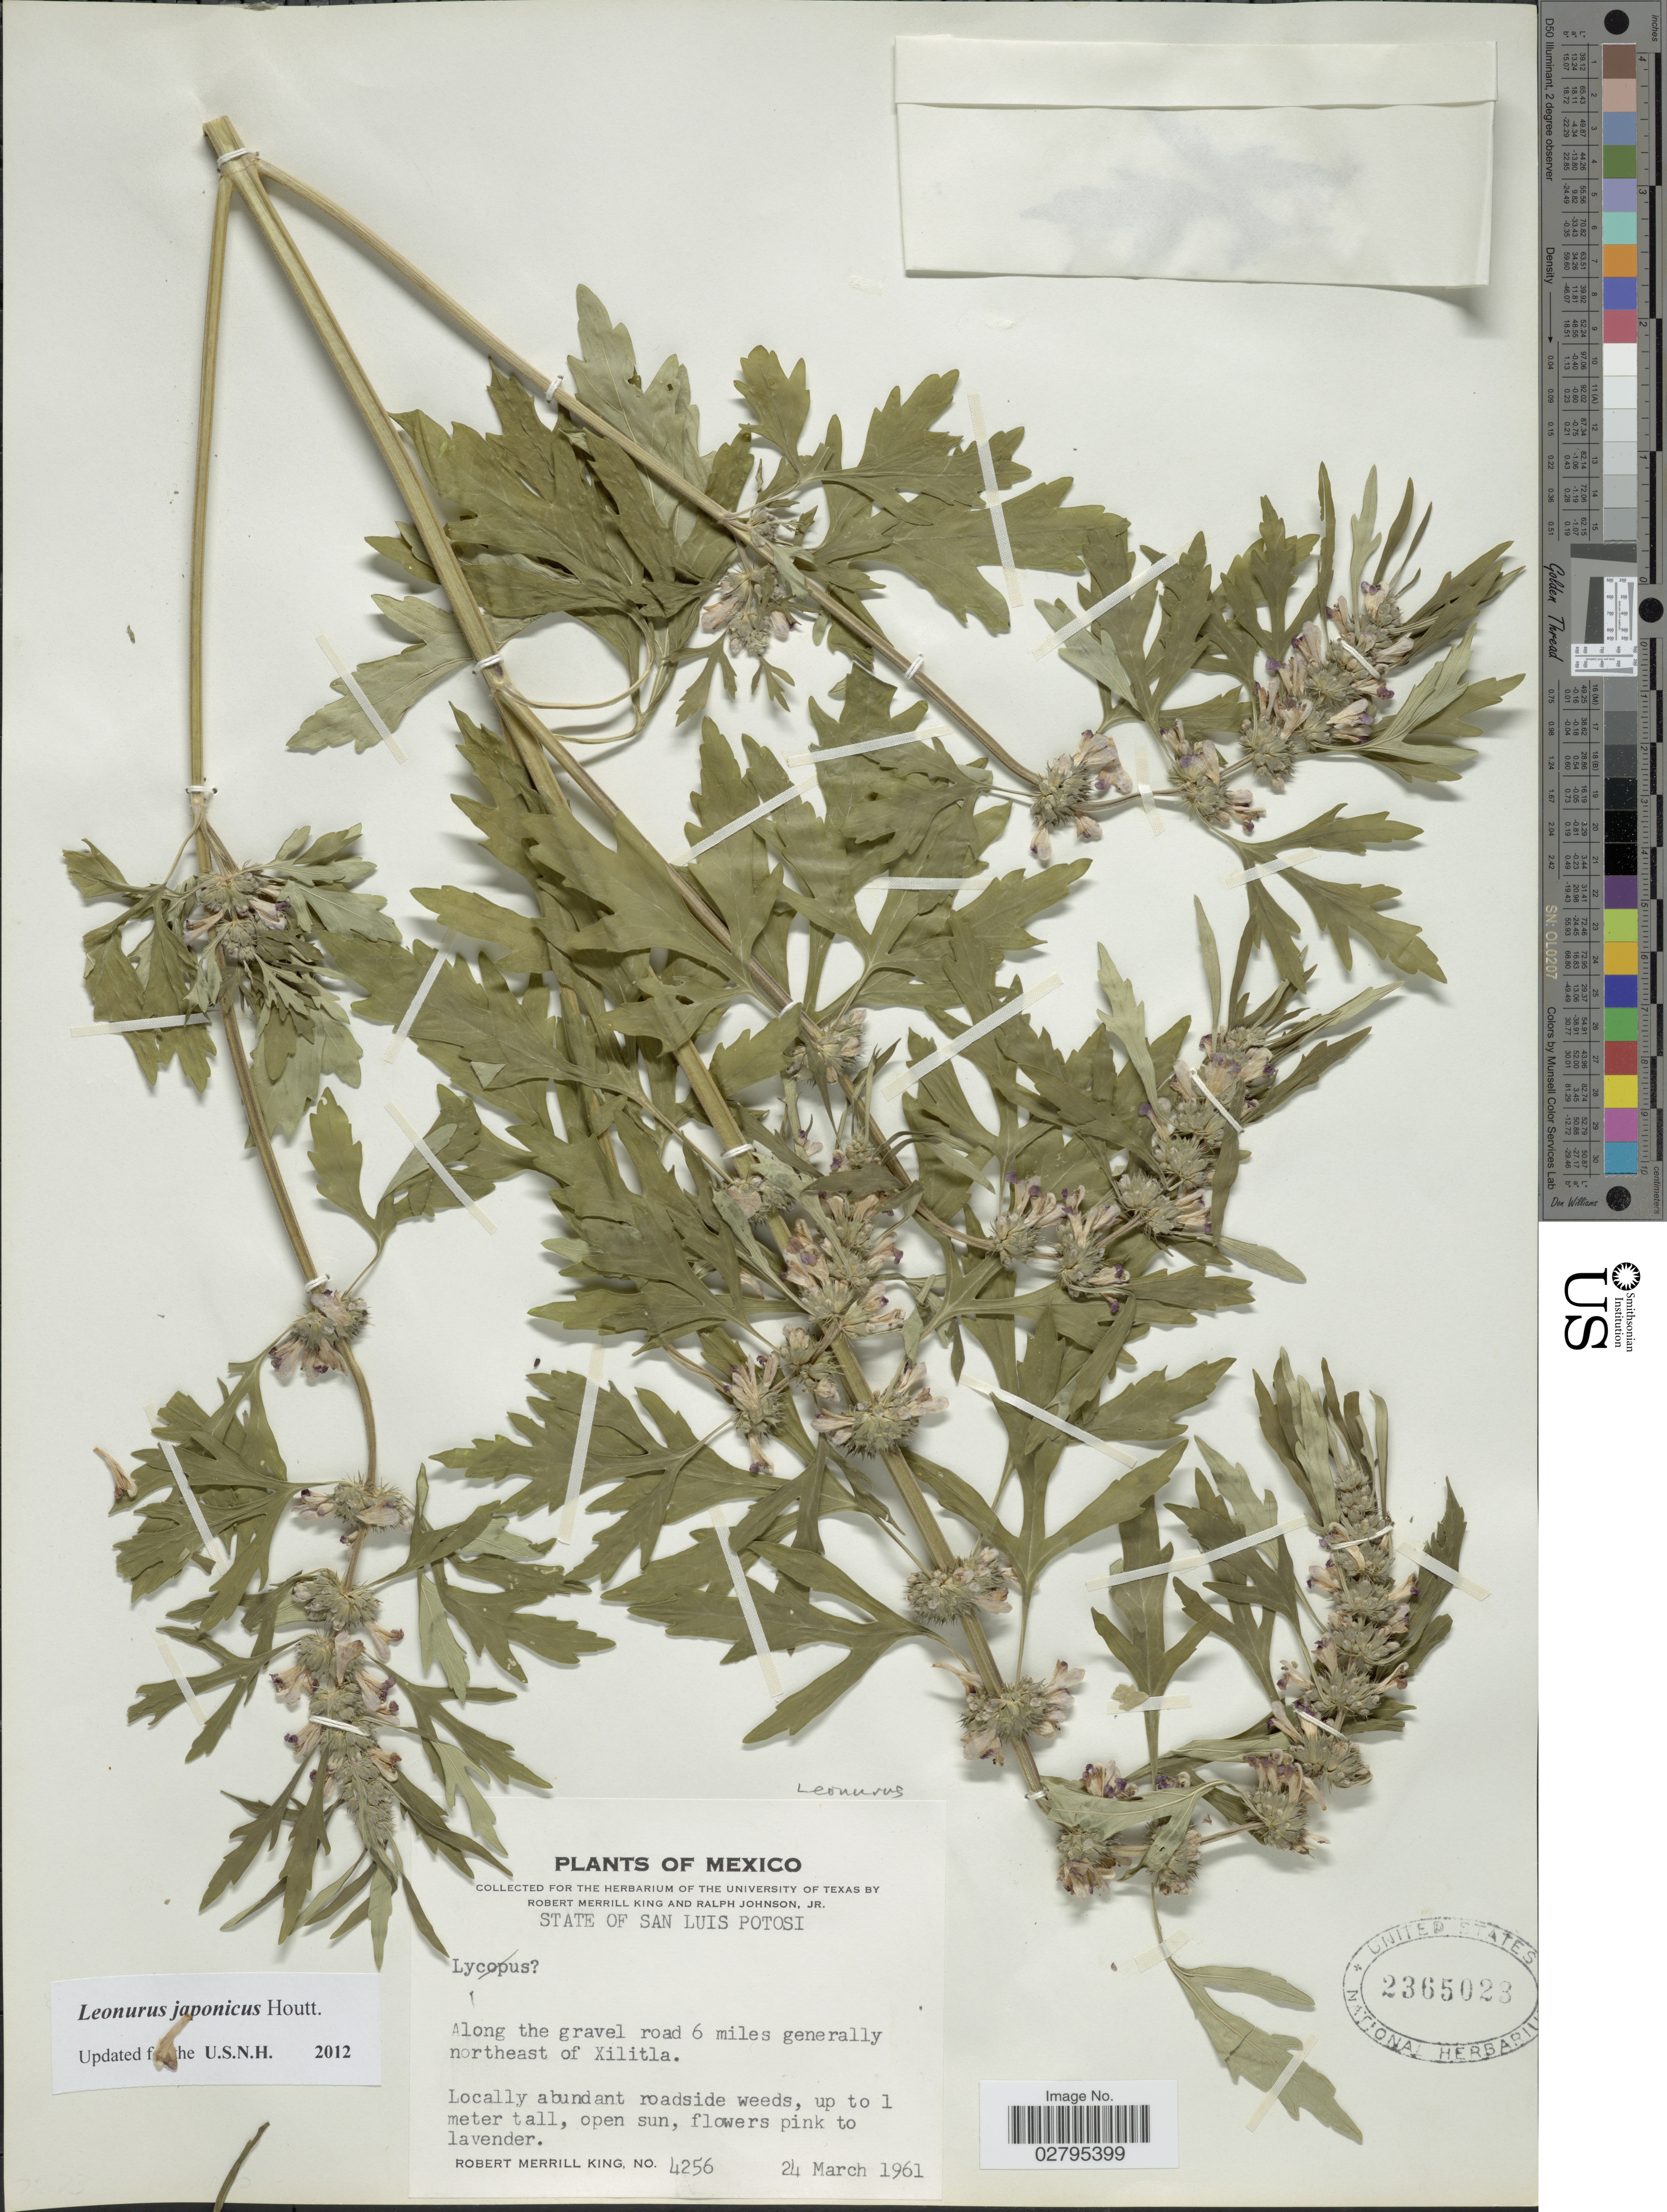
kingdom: Plantae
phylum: Tracheophyta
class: Magnoliopsida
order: Lamiales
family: Lamiaceae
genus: Leonurus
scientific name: Leonurus japonicus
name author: Houtt.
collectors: R. M. King & R. Johnson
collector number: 4256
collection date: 1961-03-24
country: Mexico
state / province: San Luis Potosí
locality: Along the gravel road 6 miles generally northeast of Xilitla.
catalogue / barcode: US 2365023